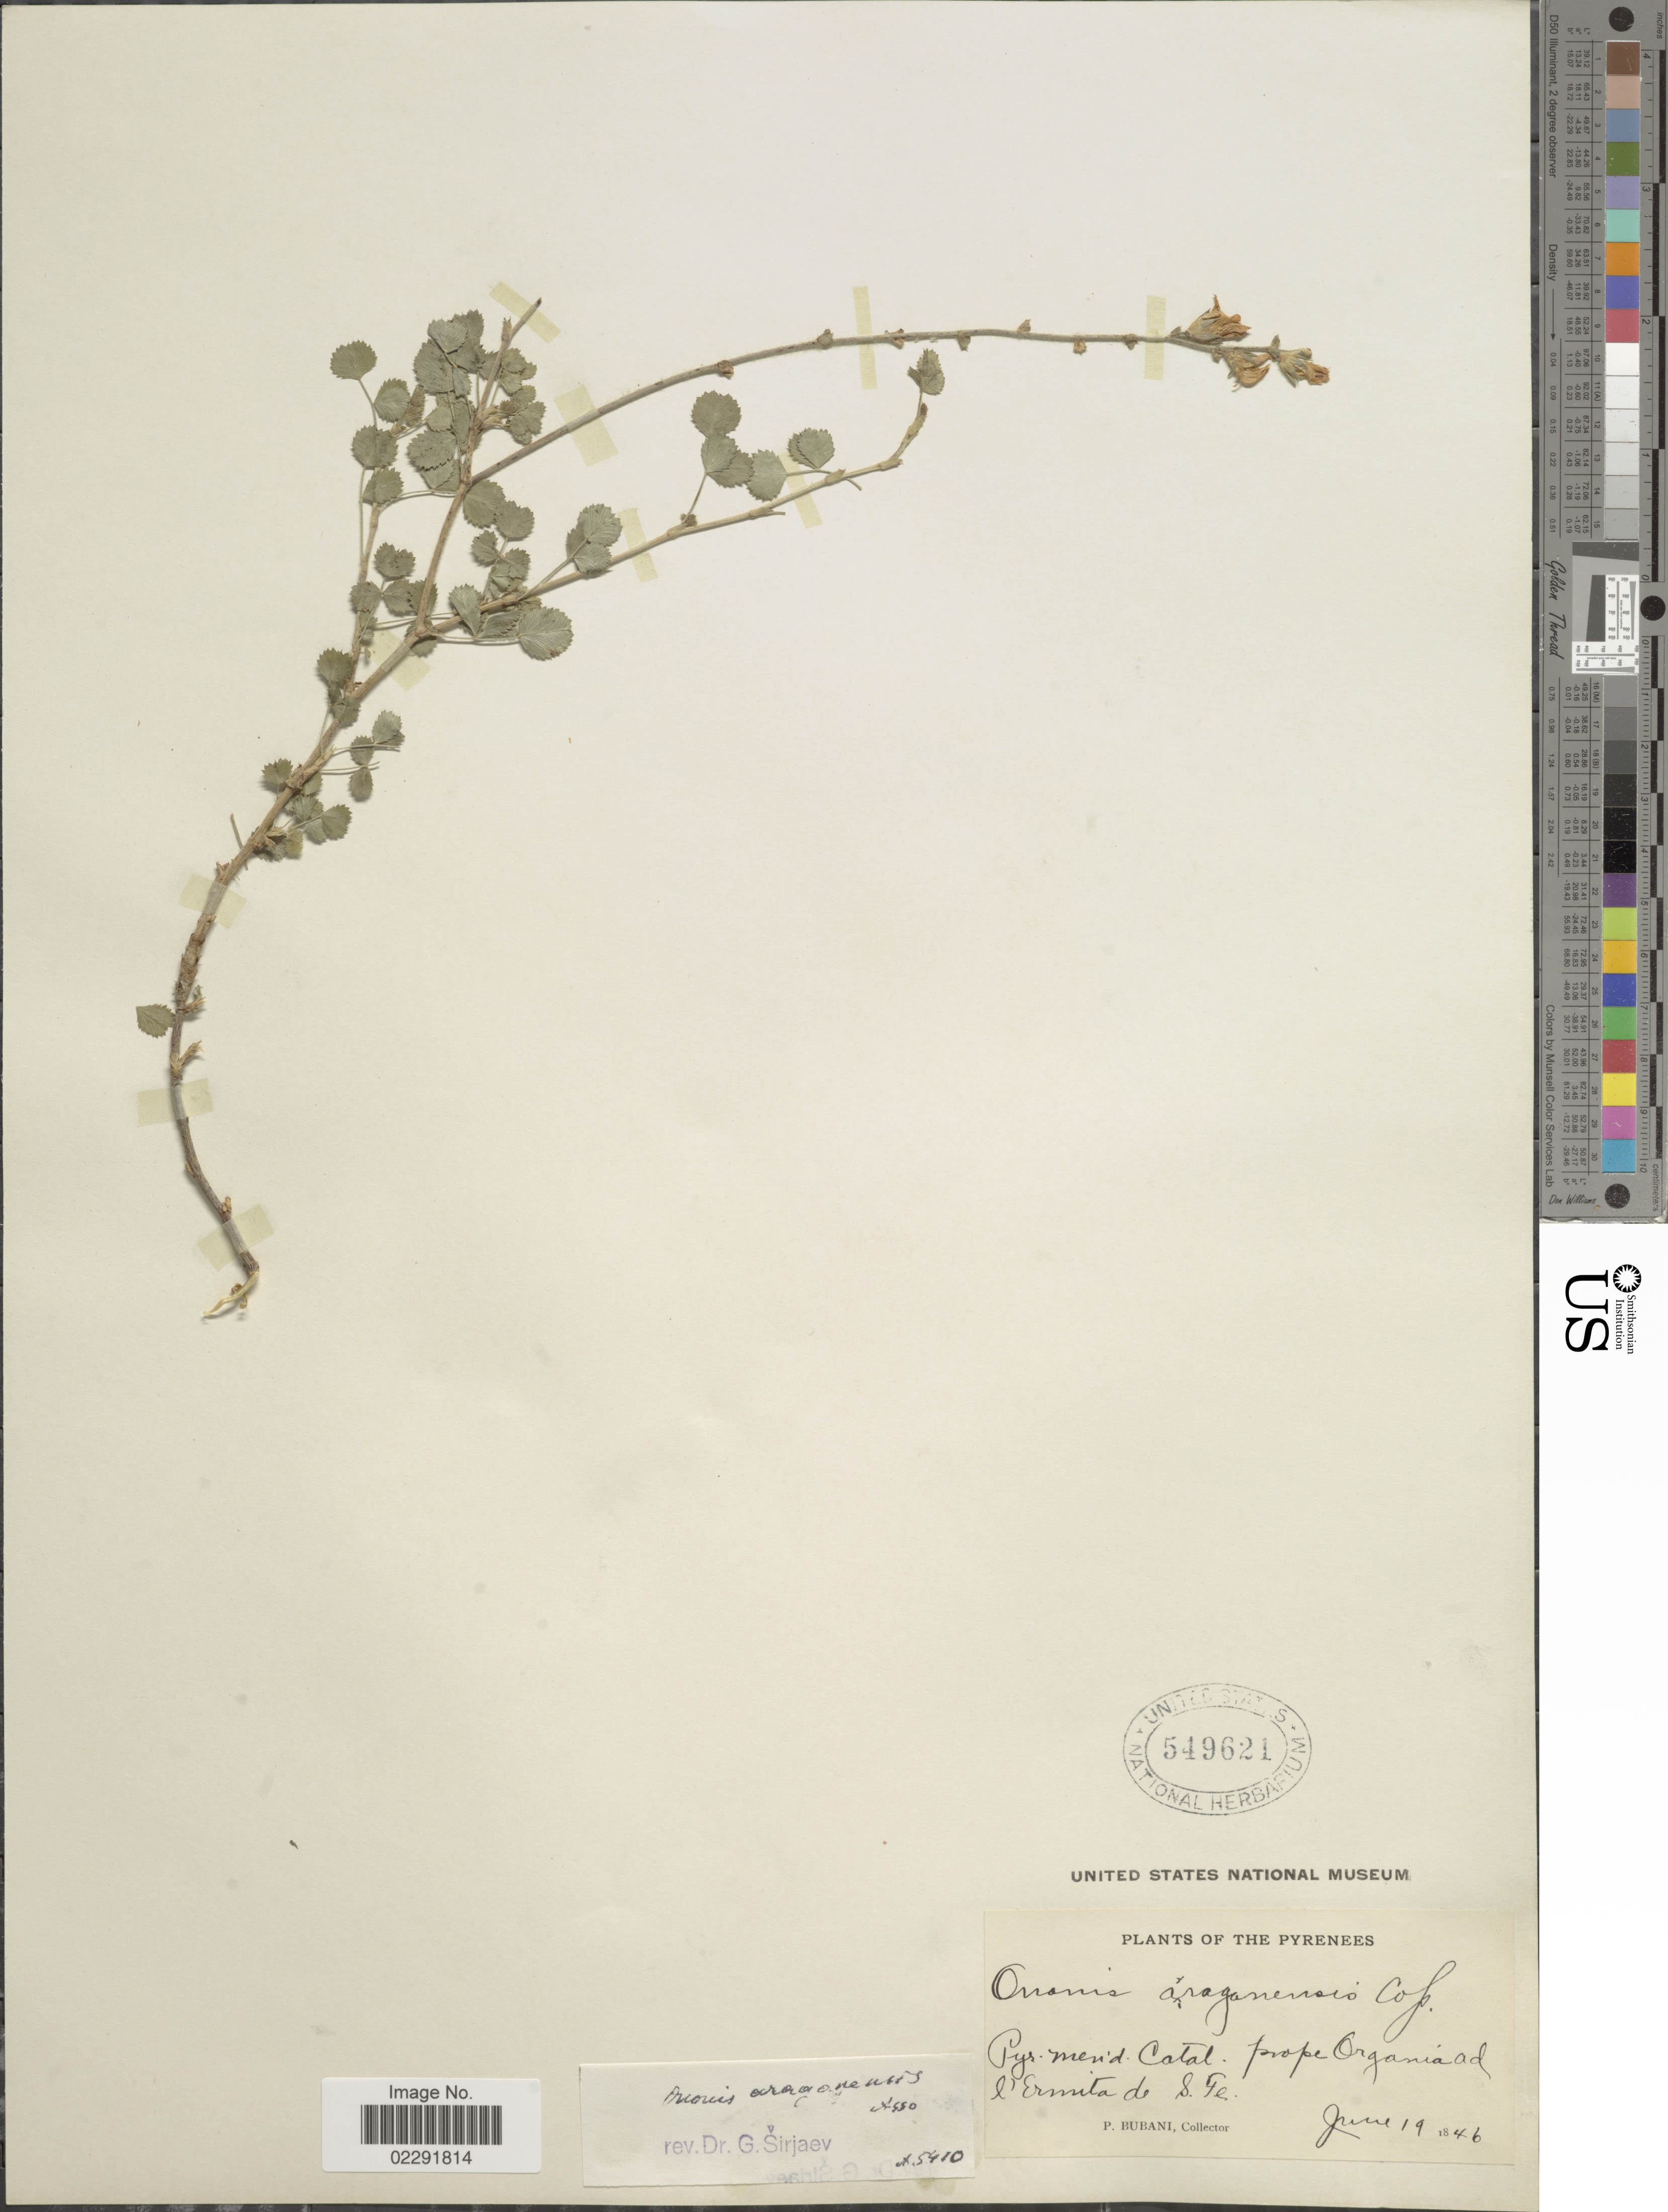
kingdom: Plantae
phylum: Tracheophyta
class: Magnoliopsida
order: Fabales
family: Fabaceae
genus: Ononis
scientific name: Ononis aragonensis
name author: Asso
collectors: P. Bubani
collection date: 1846-06-19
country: Spain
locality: Pyr. merid. Catal. prope Organia ad l'Ermita de S. Fe. The Pyrenees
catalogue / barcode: US 549621